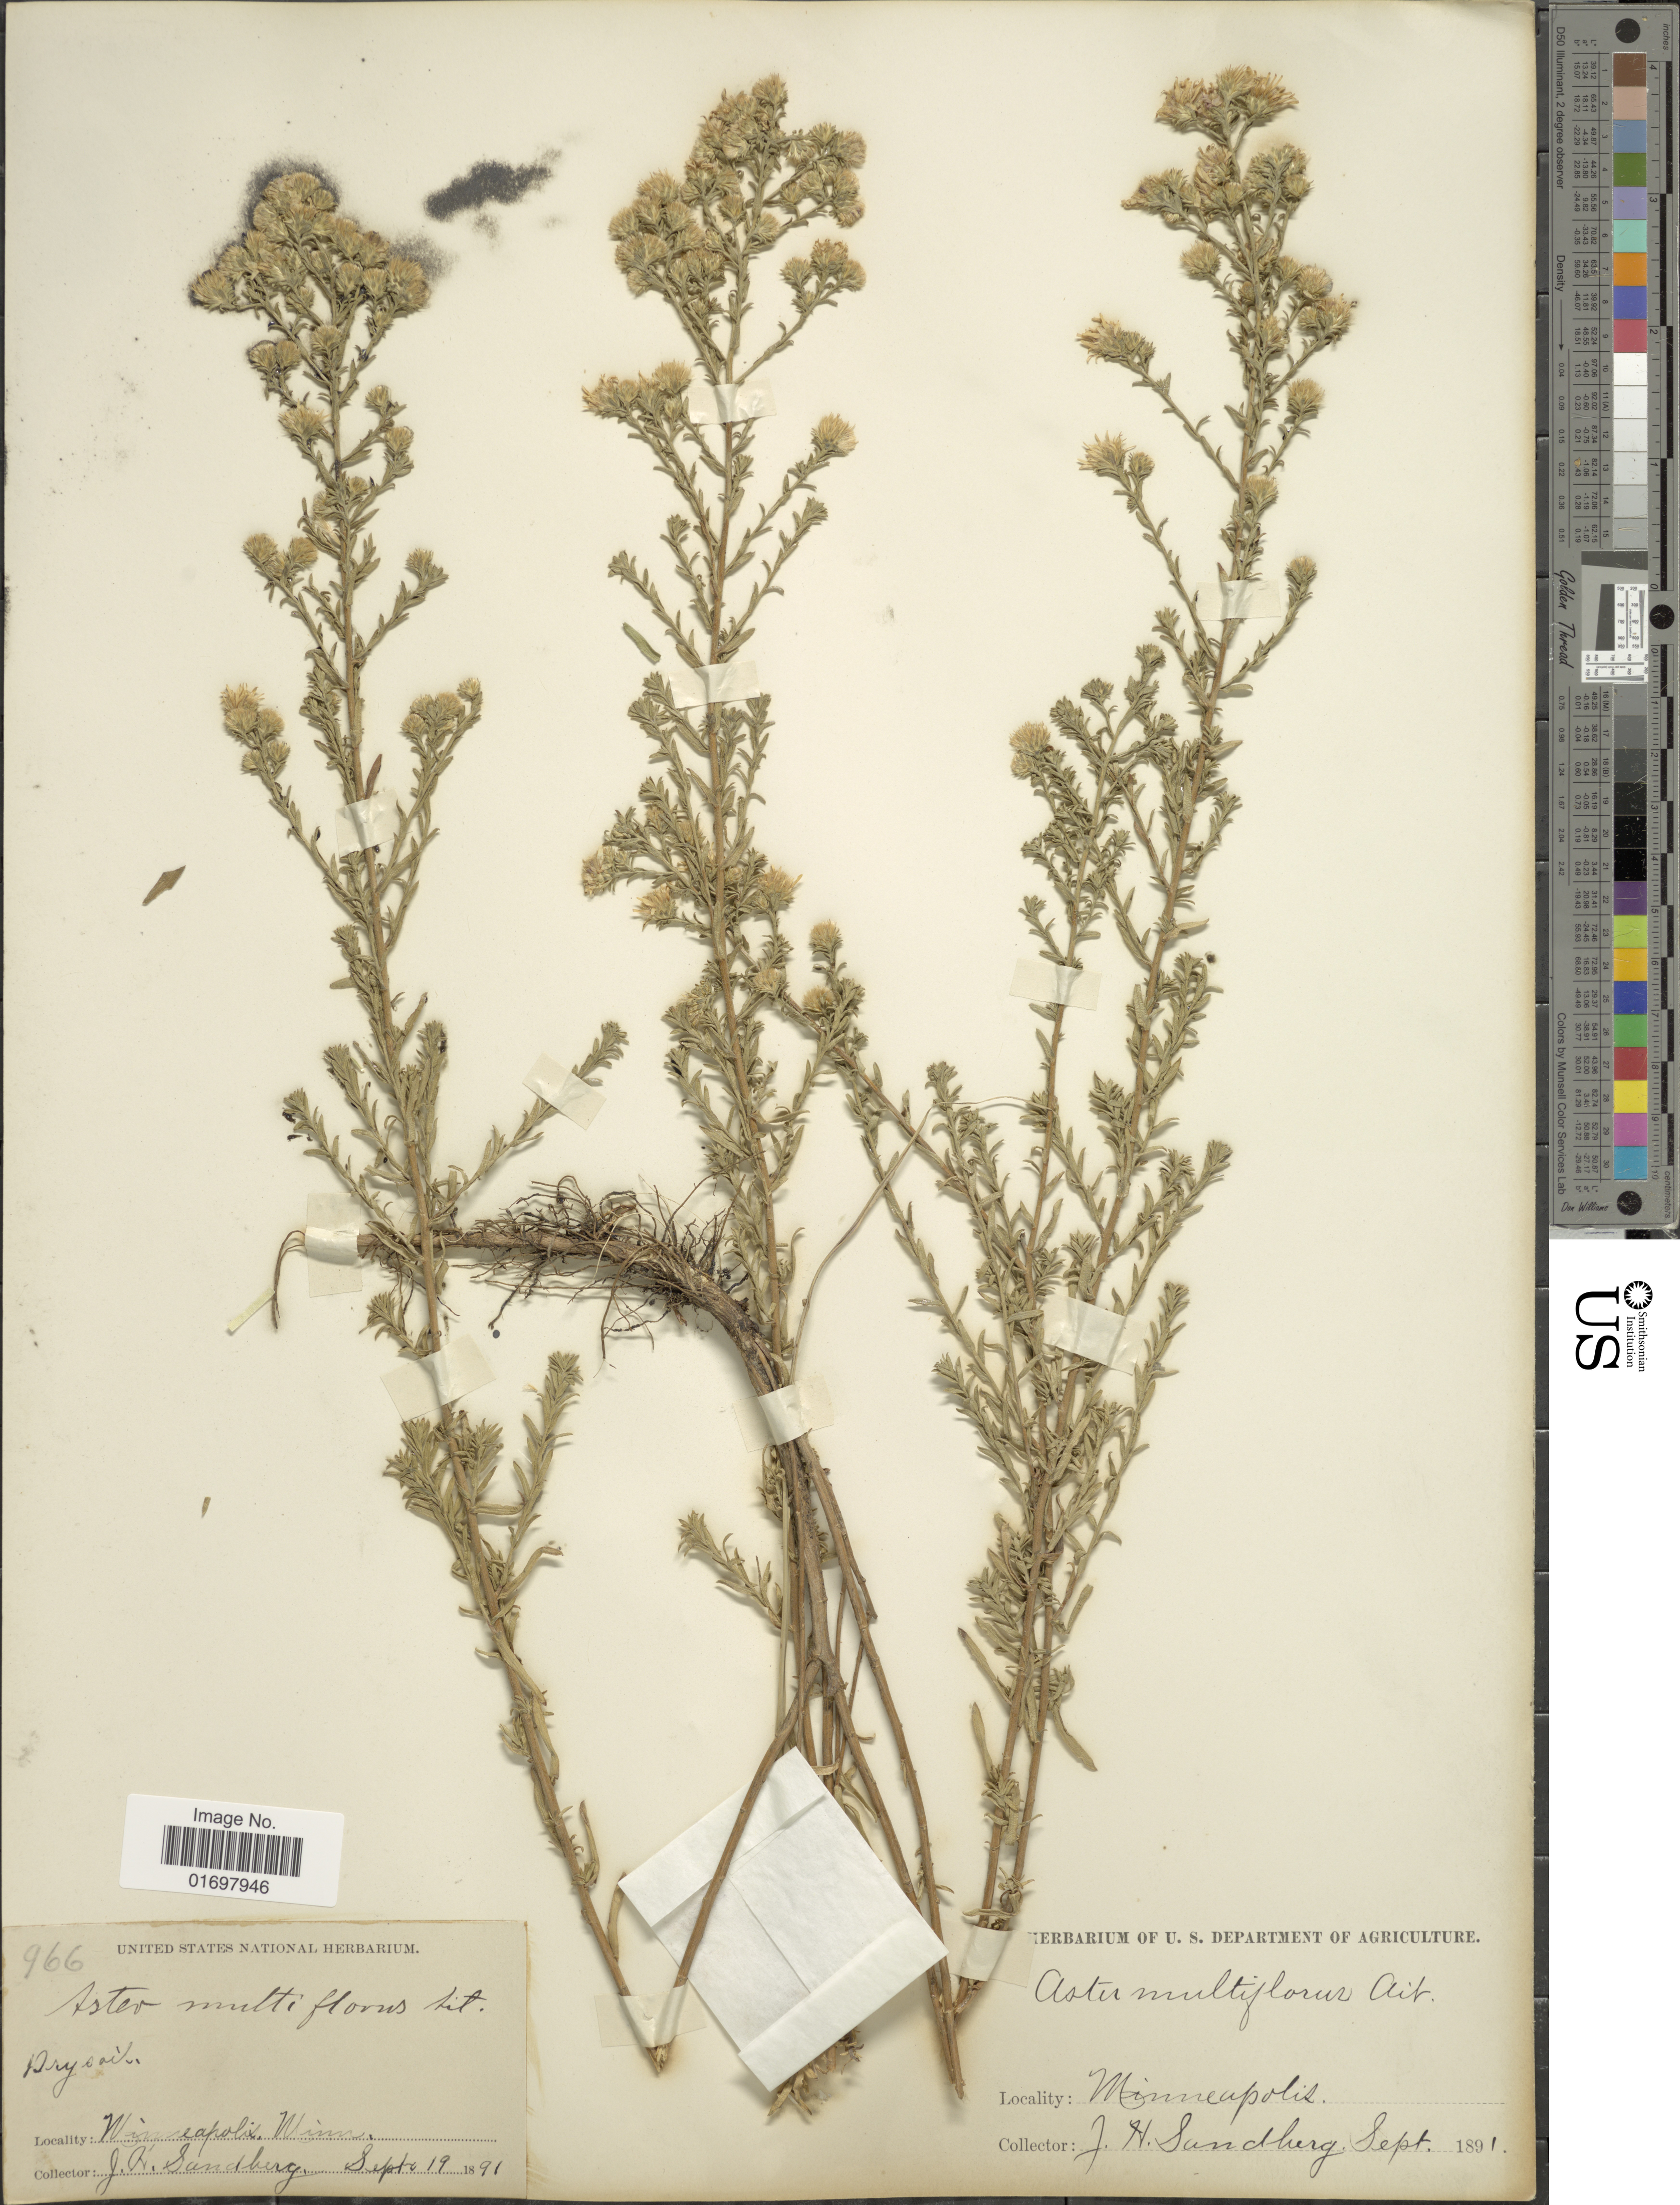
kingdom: Plantae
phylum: Tracheophyta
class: Magnoliopsida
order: Asterales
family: Asteraceae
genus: Symphyotrichum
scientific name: Symphyotrichum falcatum var. commutatum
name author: (Torr. & A. Gray) G.L. Nesom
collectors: J. H. Sandberg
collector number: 966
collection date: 1891-09-19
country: United States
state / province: Minnesota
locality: Minneapolis